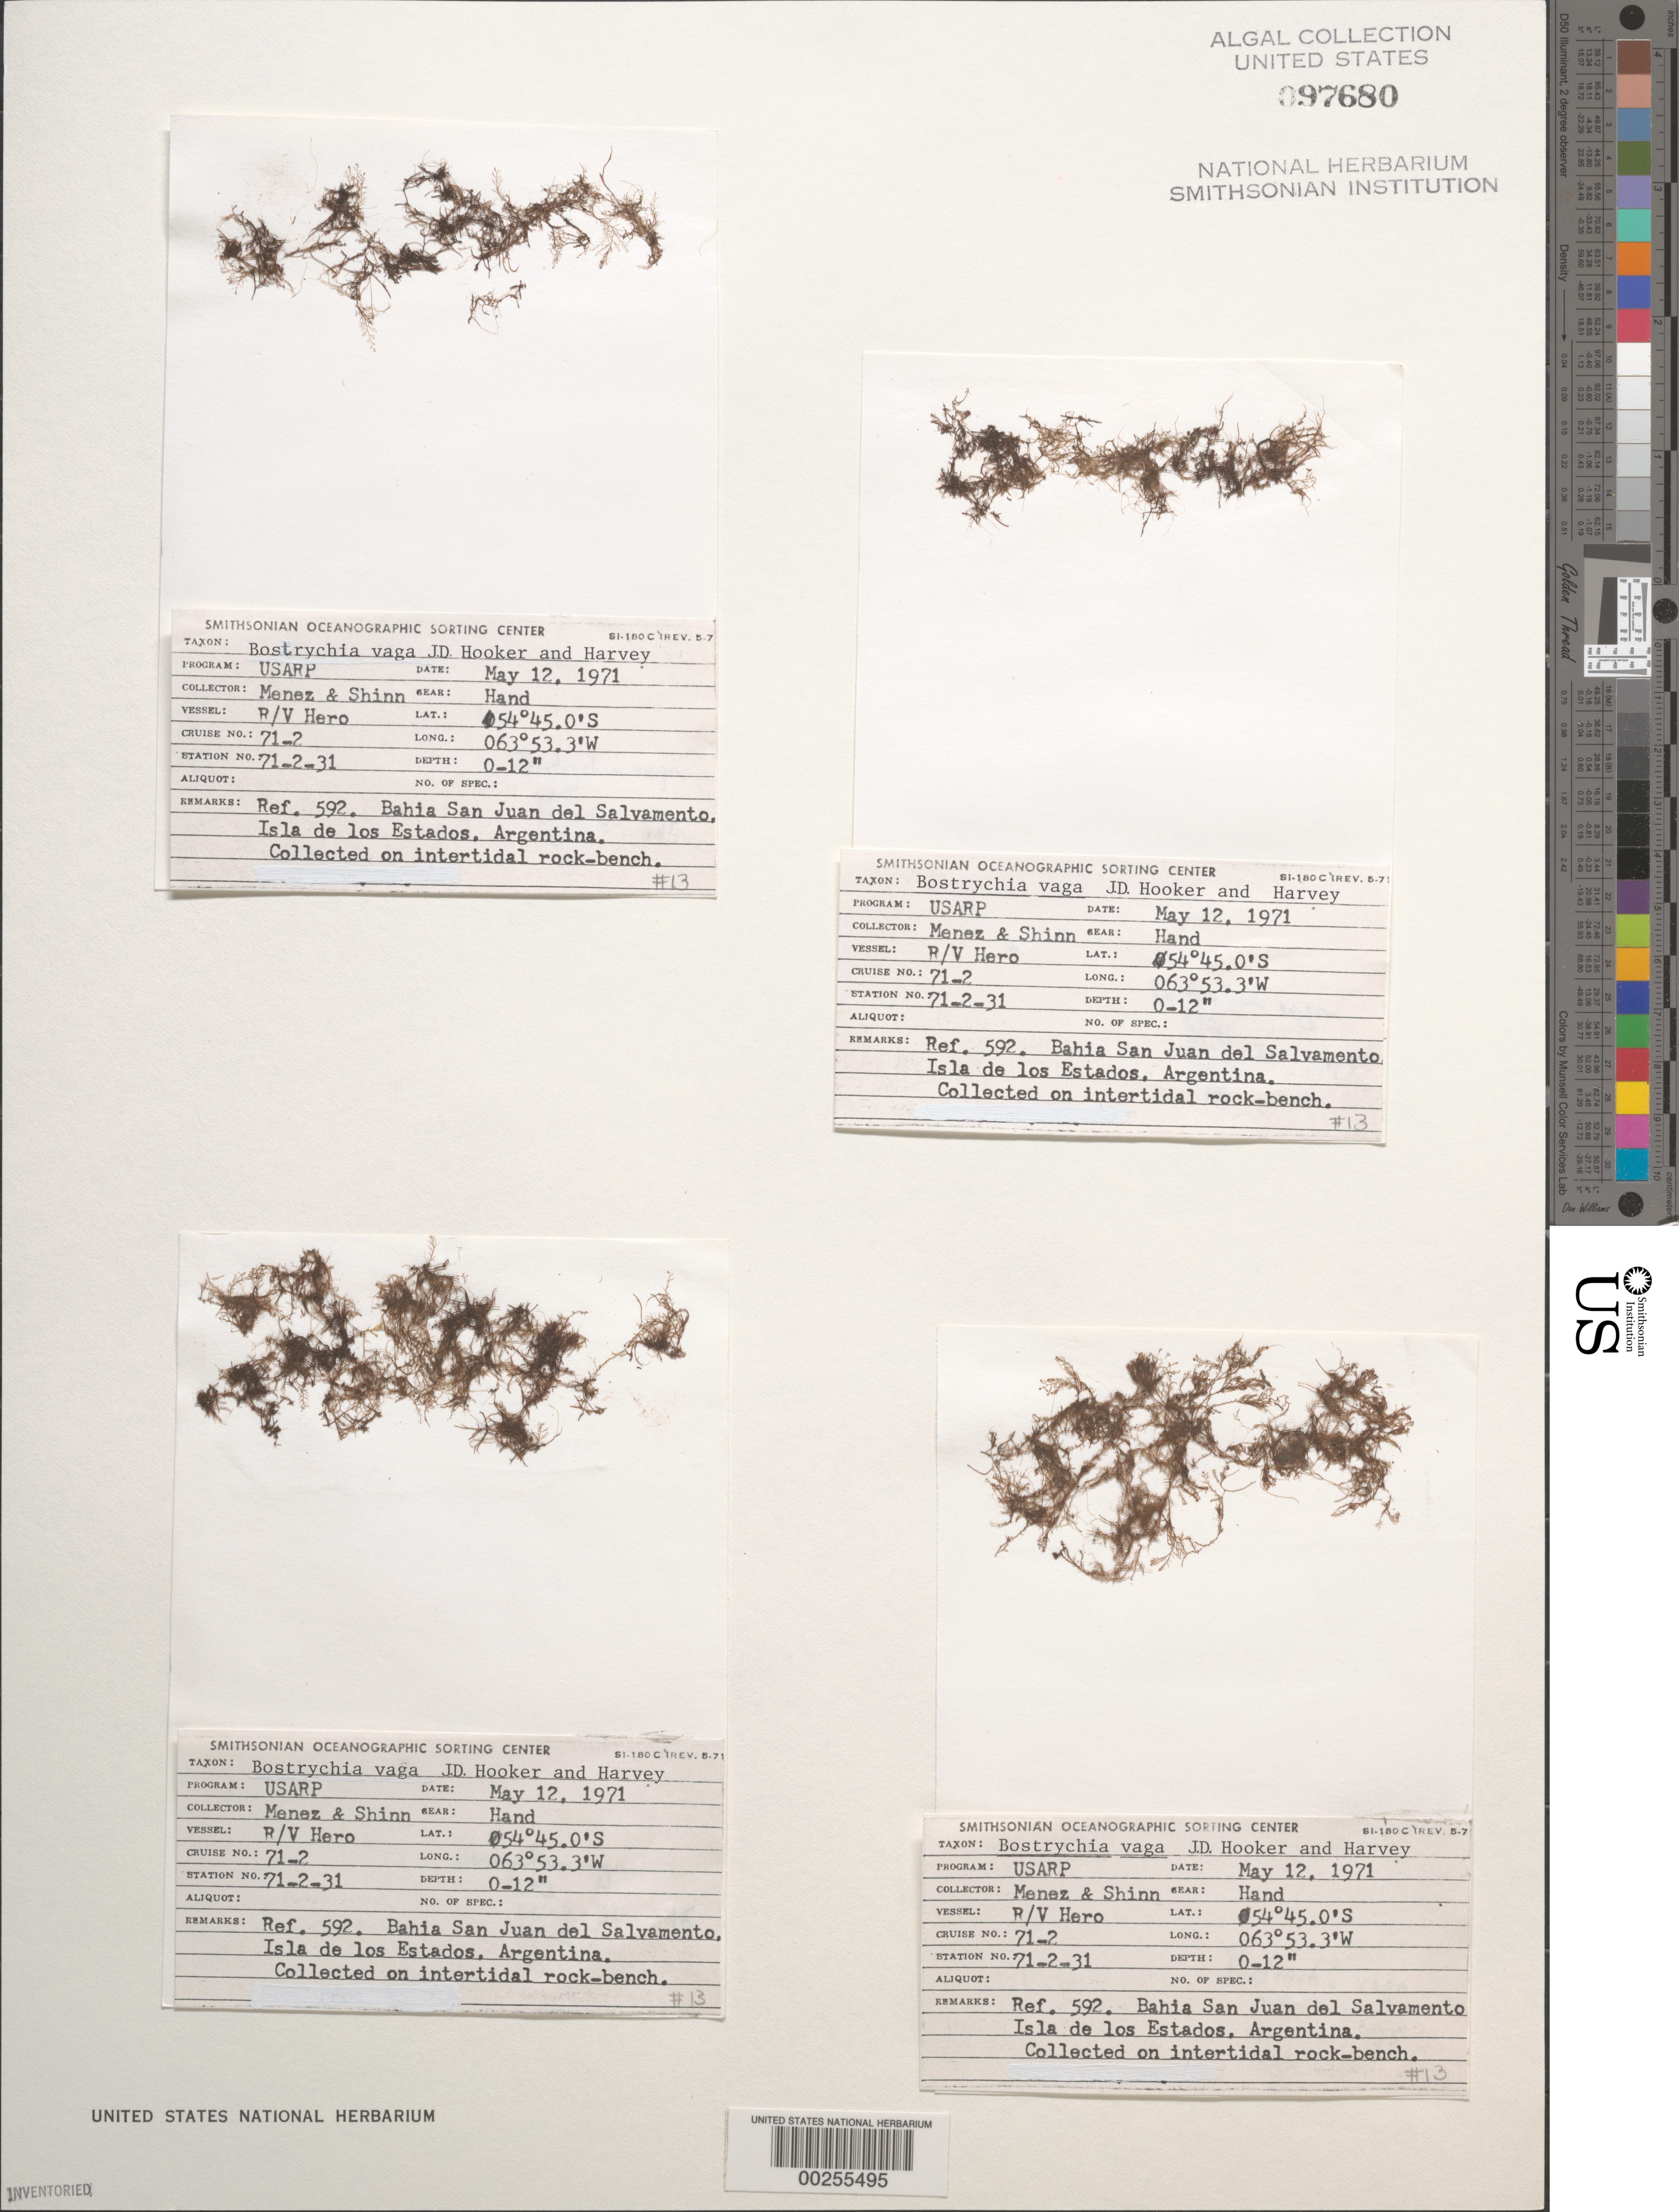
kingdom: Plantae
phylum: Rhodophyta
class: Florideophyceae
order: Ceramiales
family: Rhodomelaceae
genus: Bostrychia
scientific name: Bostrychia vaga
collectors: Meñez & -. Shinn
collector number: Station 71-2-31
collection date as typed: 12 May 1971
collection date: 1971-05-12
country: Argentina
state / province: Tierra del Fuego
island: Isla de los Estados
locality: Bahia San Juan del Salvamento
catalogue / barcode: US 97680